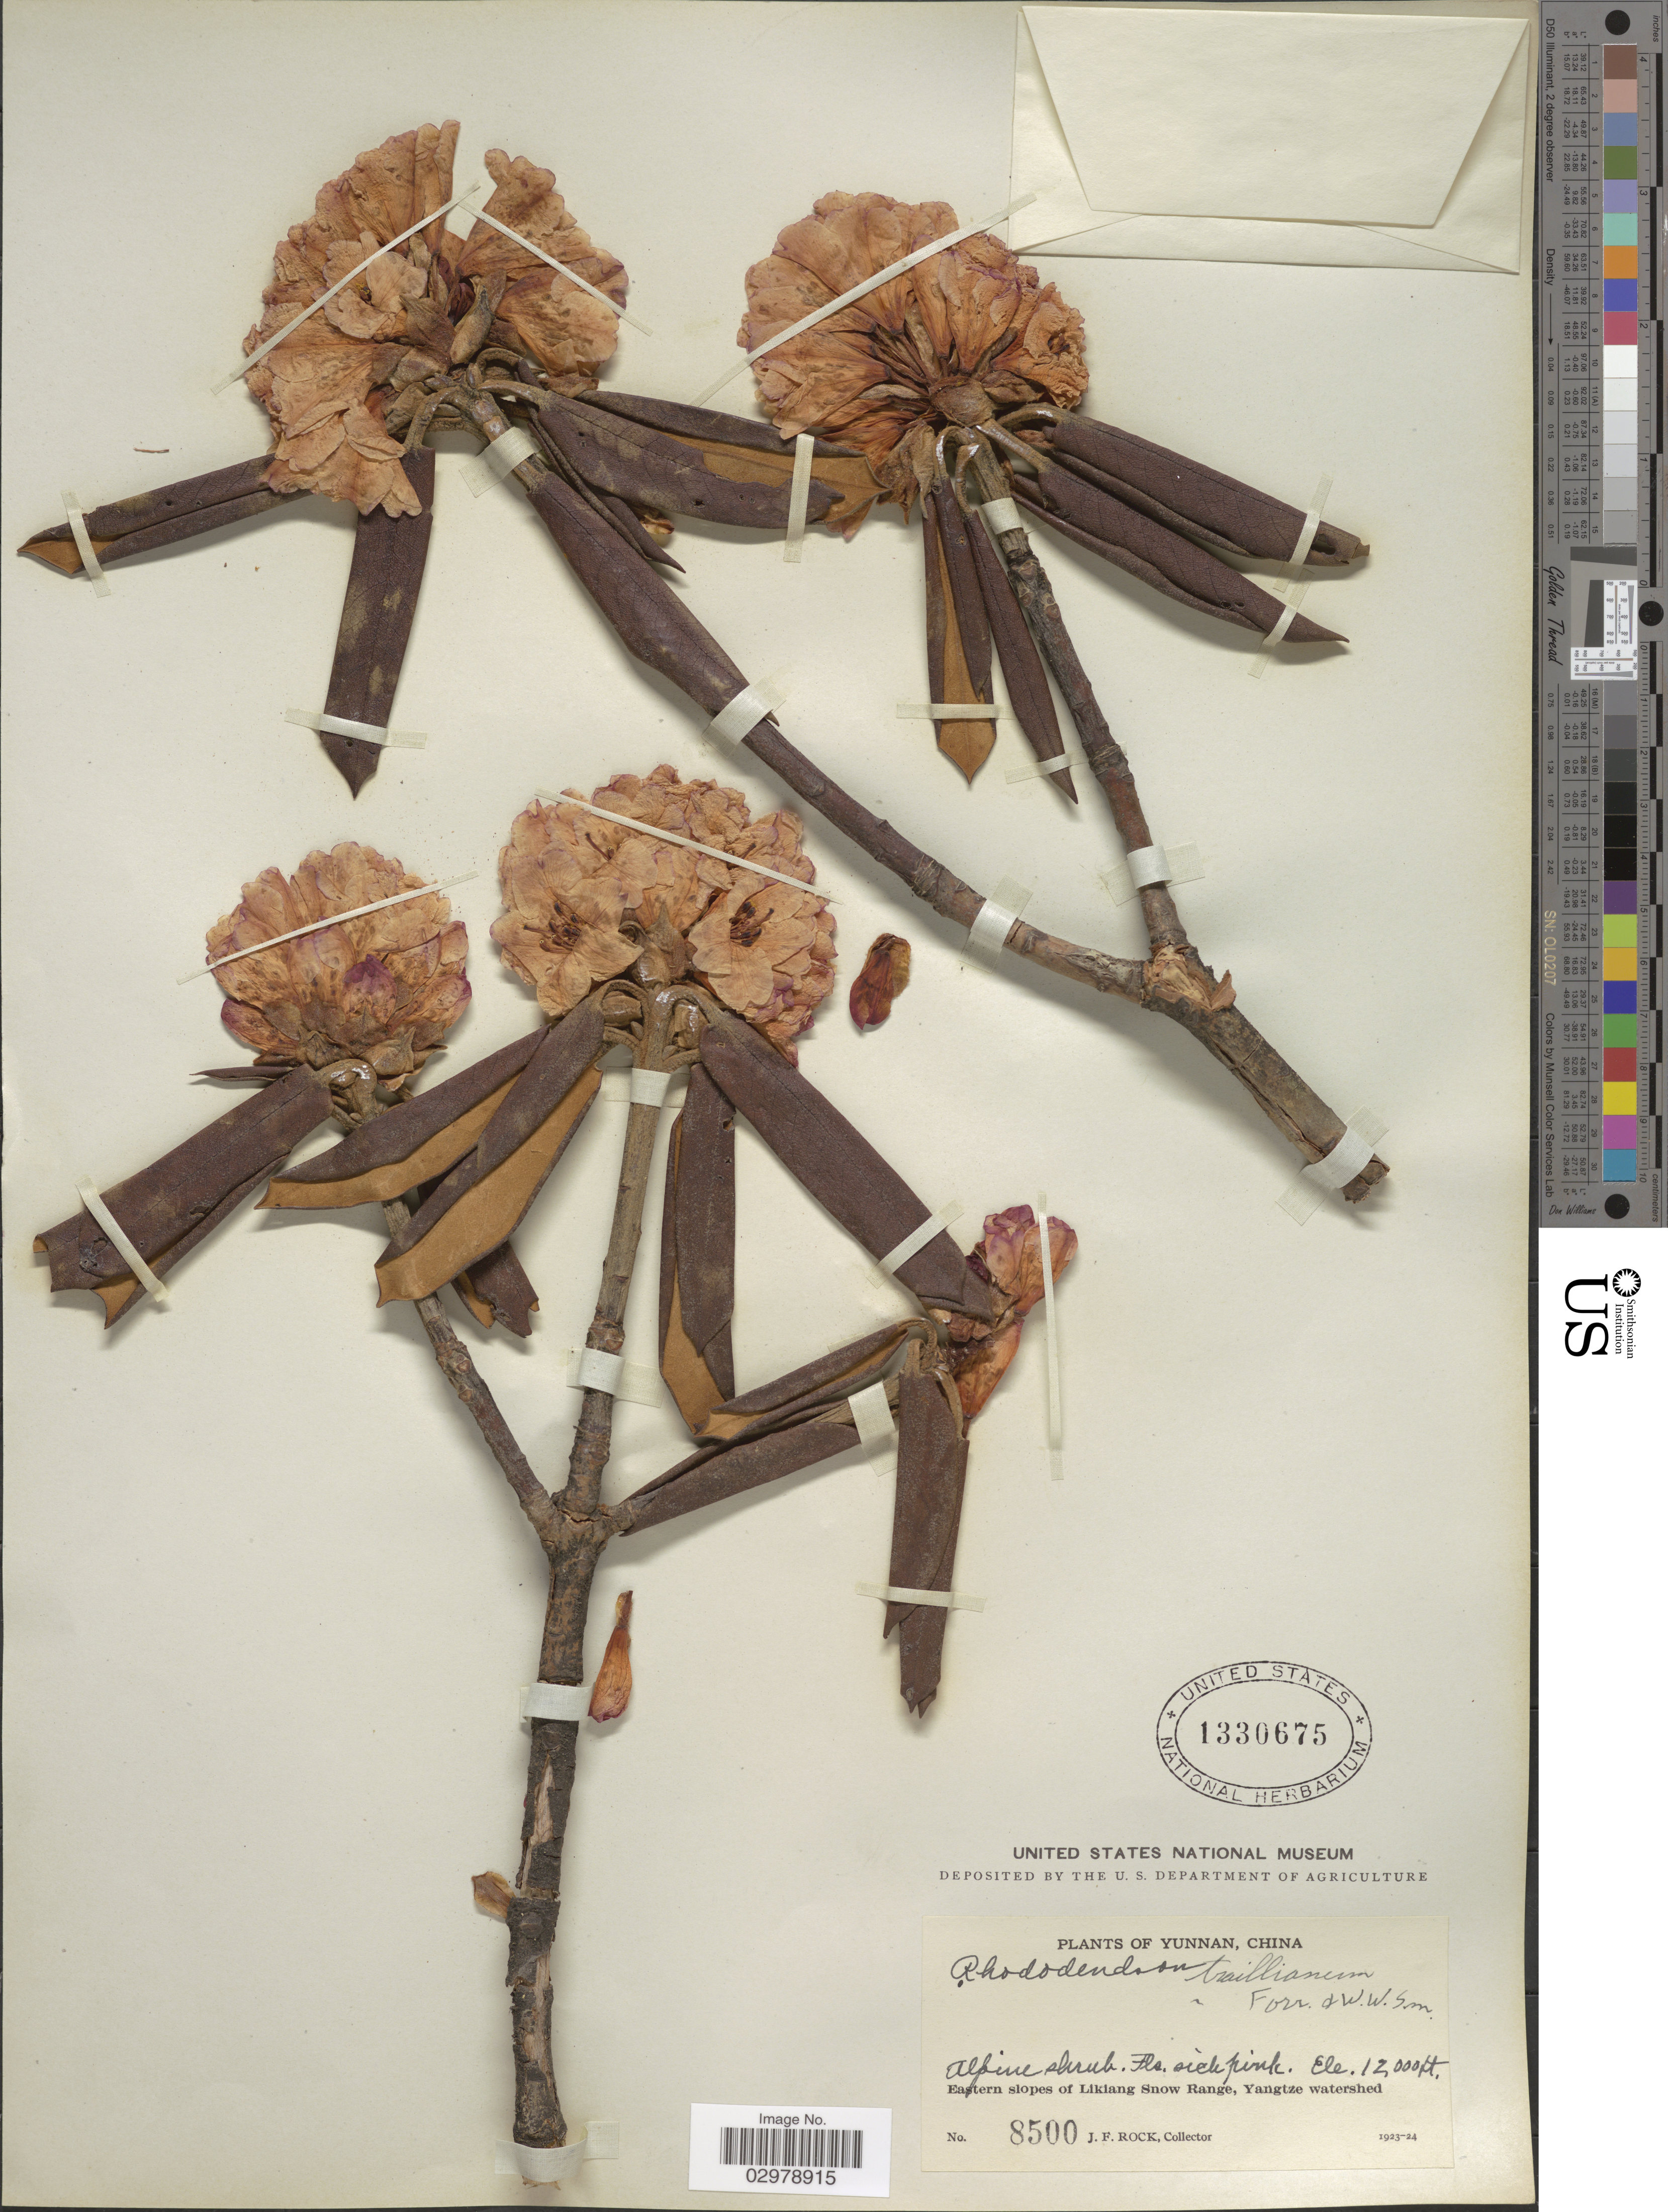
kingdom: Plantae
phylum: Tracheophyta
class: Magnoliopsida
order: Ericales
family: Ericaceae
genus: Rhododendron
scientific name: Rhododendron traillianum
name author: Forrest & W.W. Sm.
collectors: J. Rock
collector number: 8500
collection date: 1923/1924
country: China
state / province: Yunnan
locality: Eastern slopes of Likiang Snow Range, Yangtze watershed.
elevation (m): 3658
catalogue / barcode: US 1330675